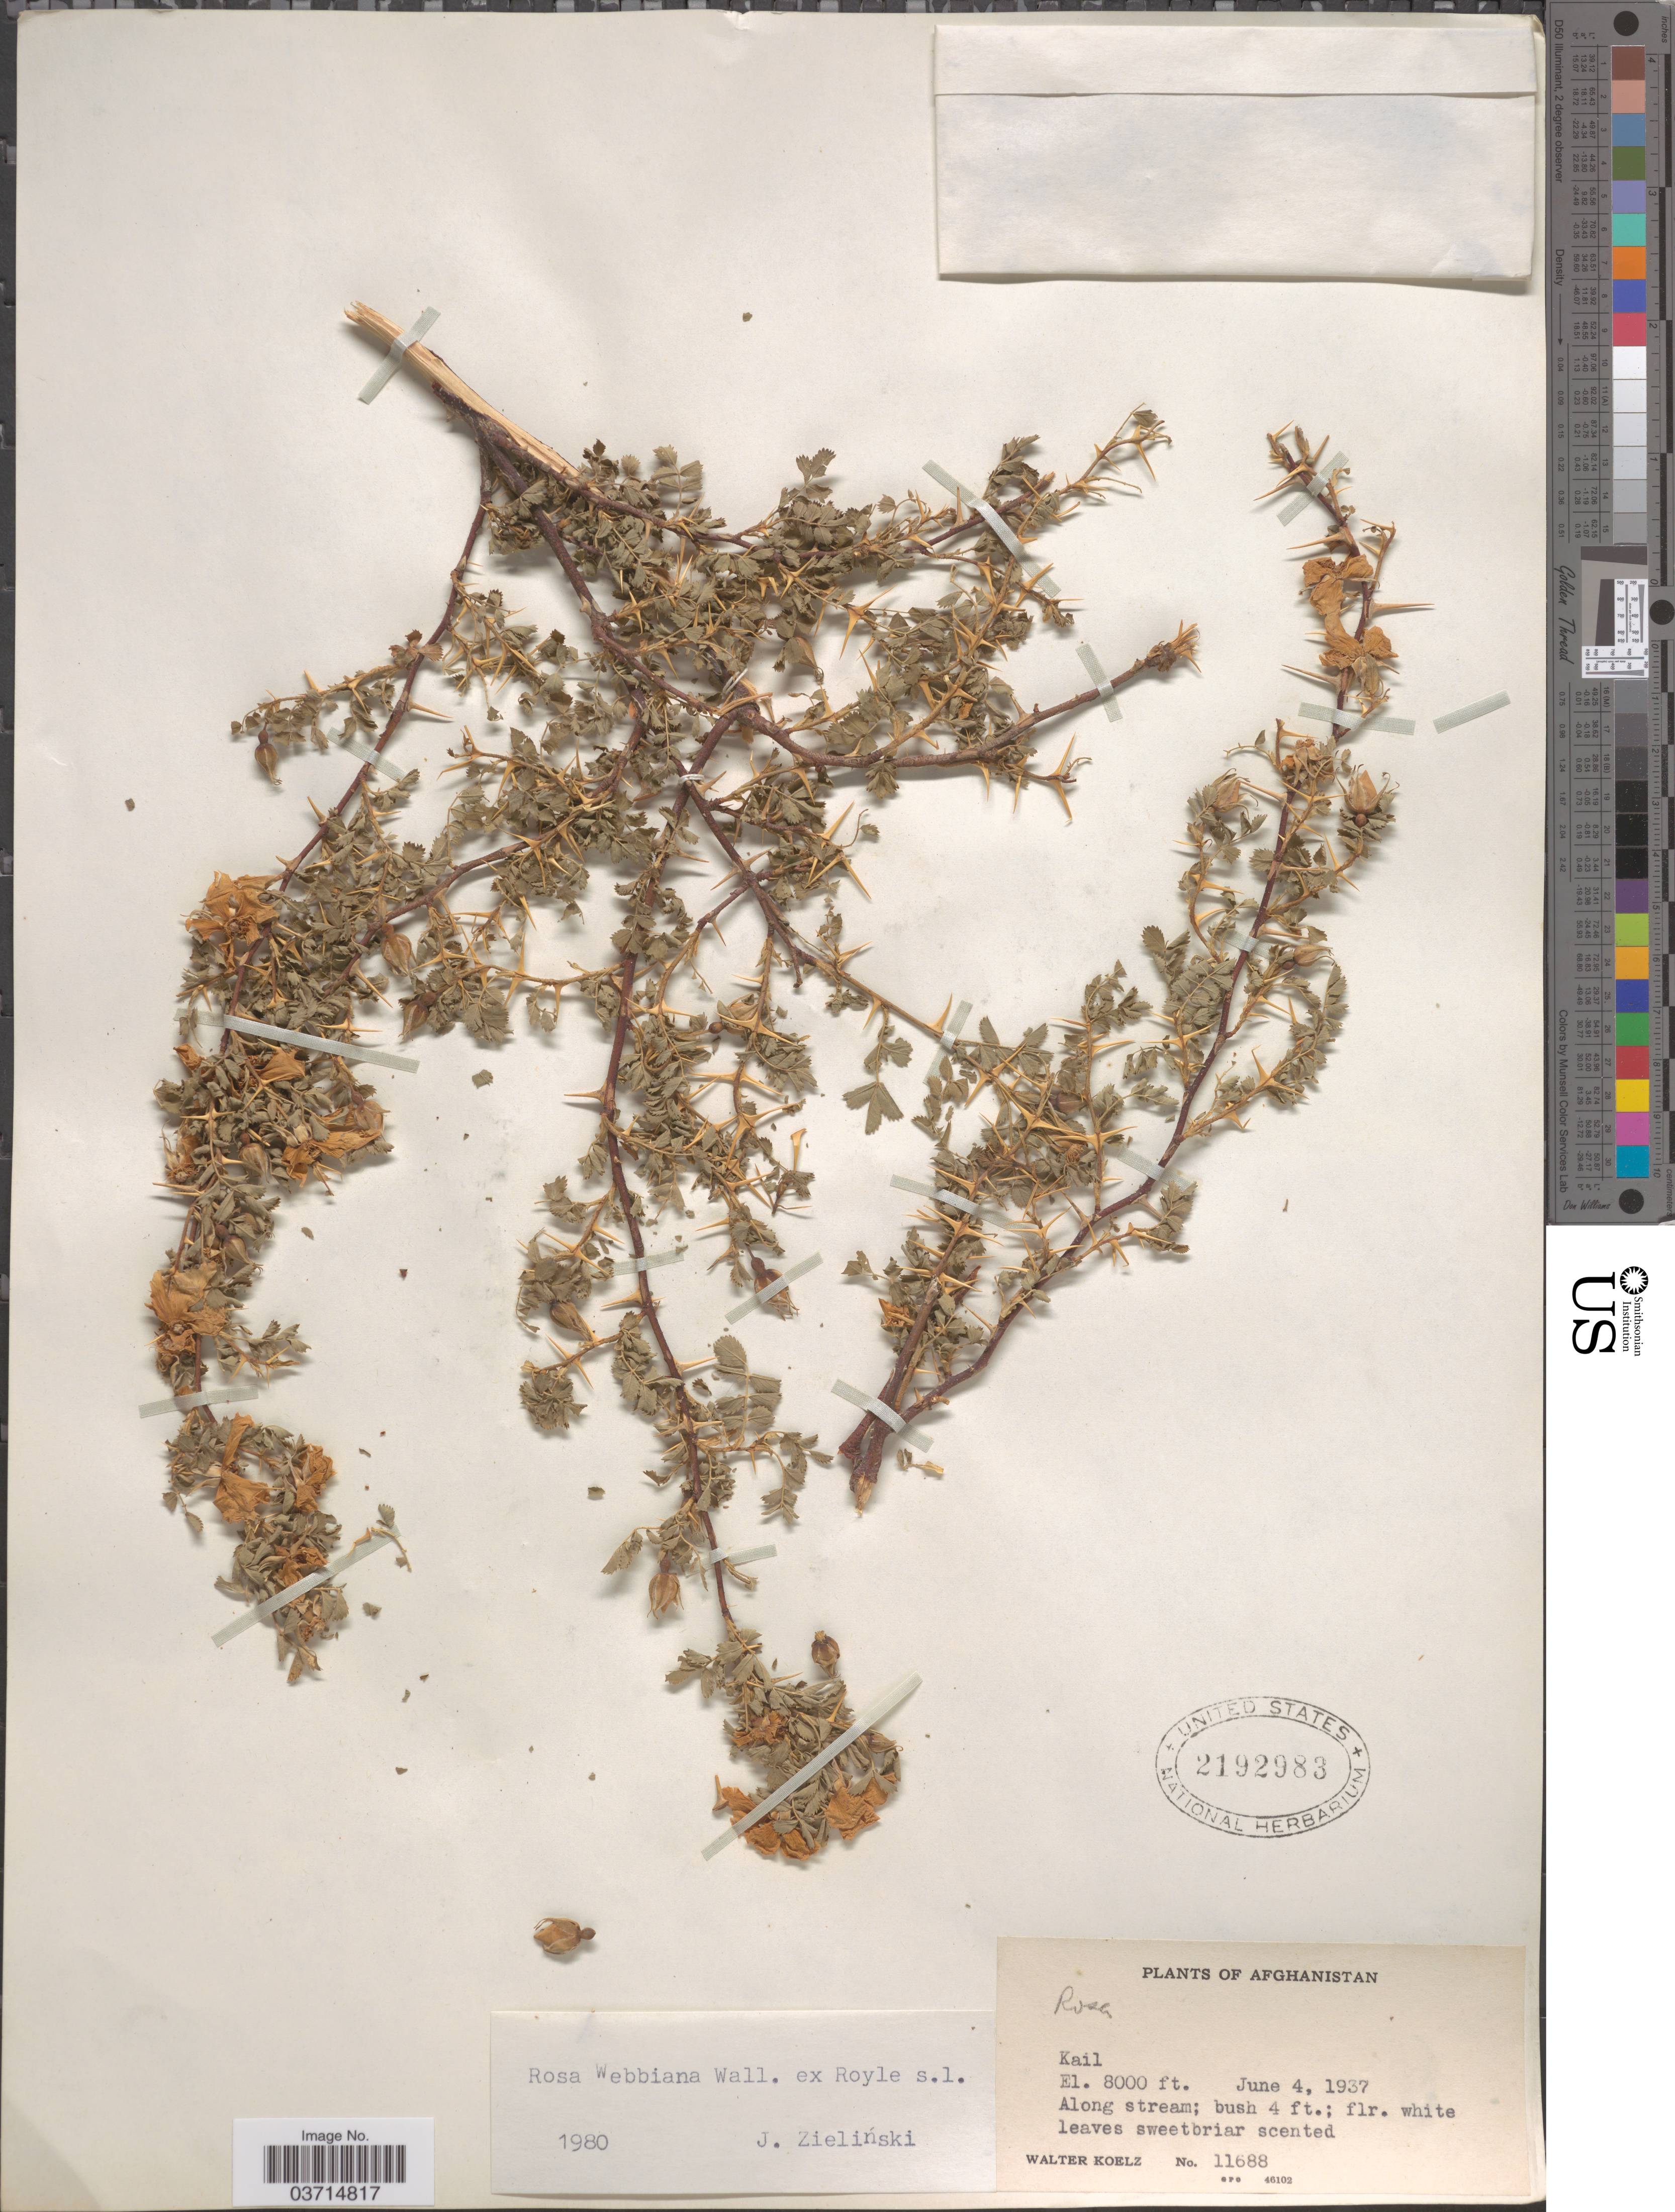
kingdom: Plantae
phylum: Tracheophyta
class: Magnoliopsida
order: Rosales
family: Rosaceae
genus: Rosa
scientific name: Rosa webbiana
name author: Wall. ex Royle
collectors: W. N. Koelz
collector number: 11688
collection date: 1937-06-04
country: Afghanistan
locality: Kail.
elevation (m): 2438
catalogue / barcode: US 2192983